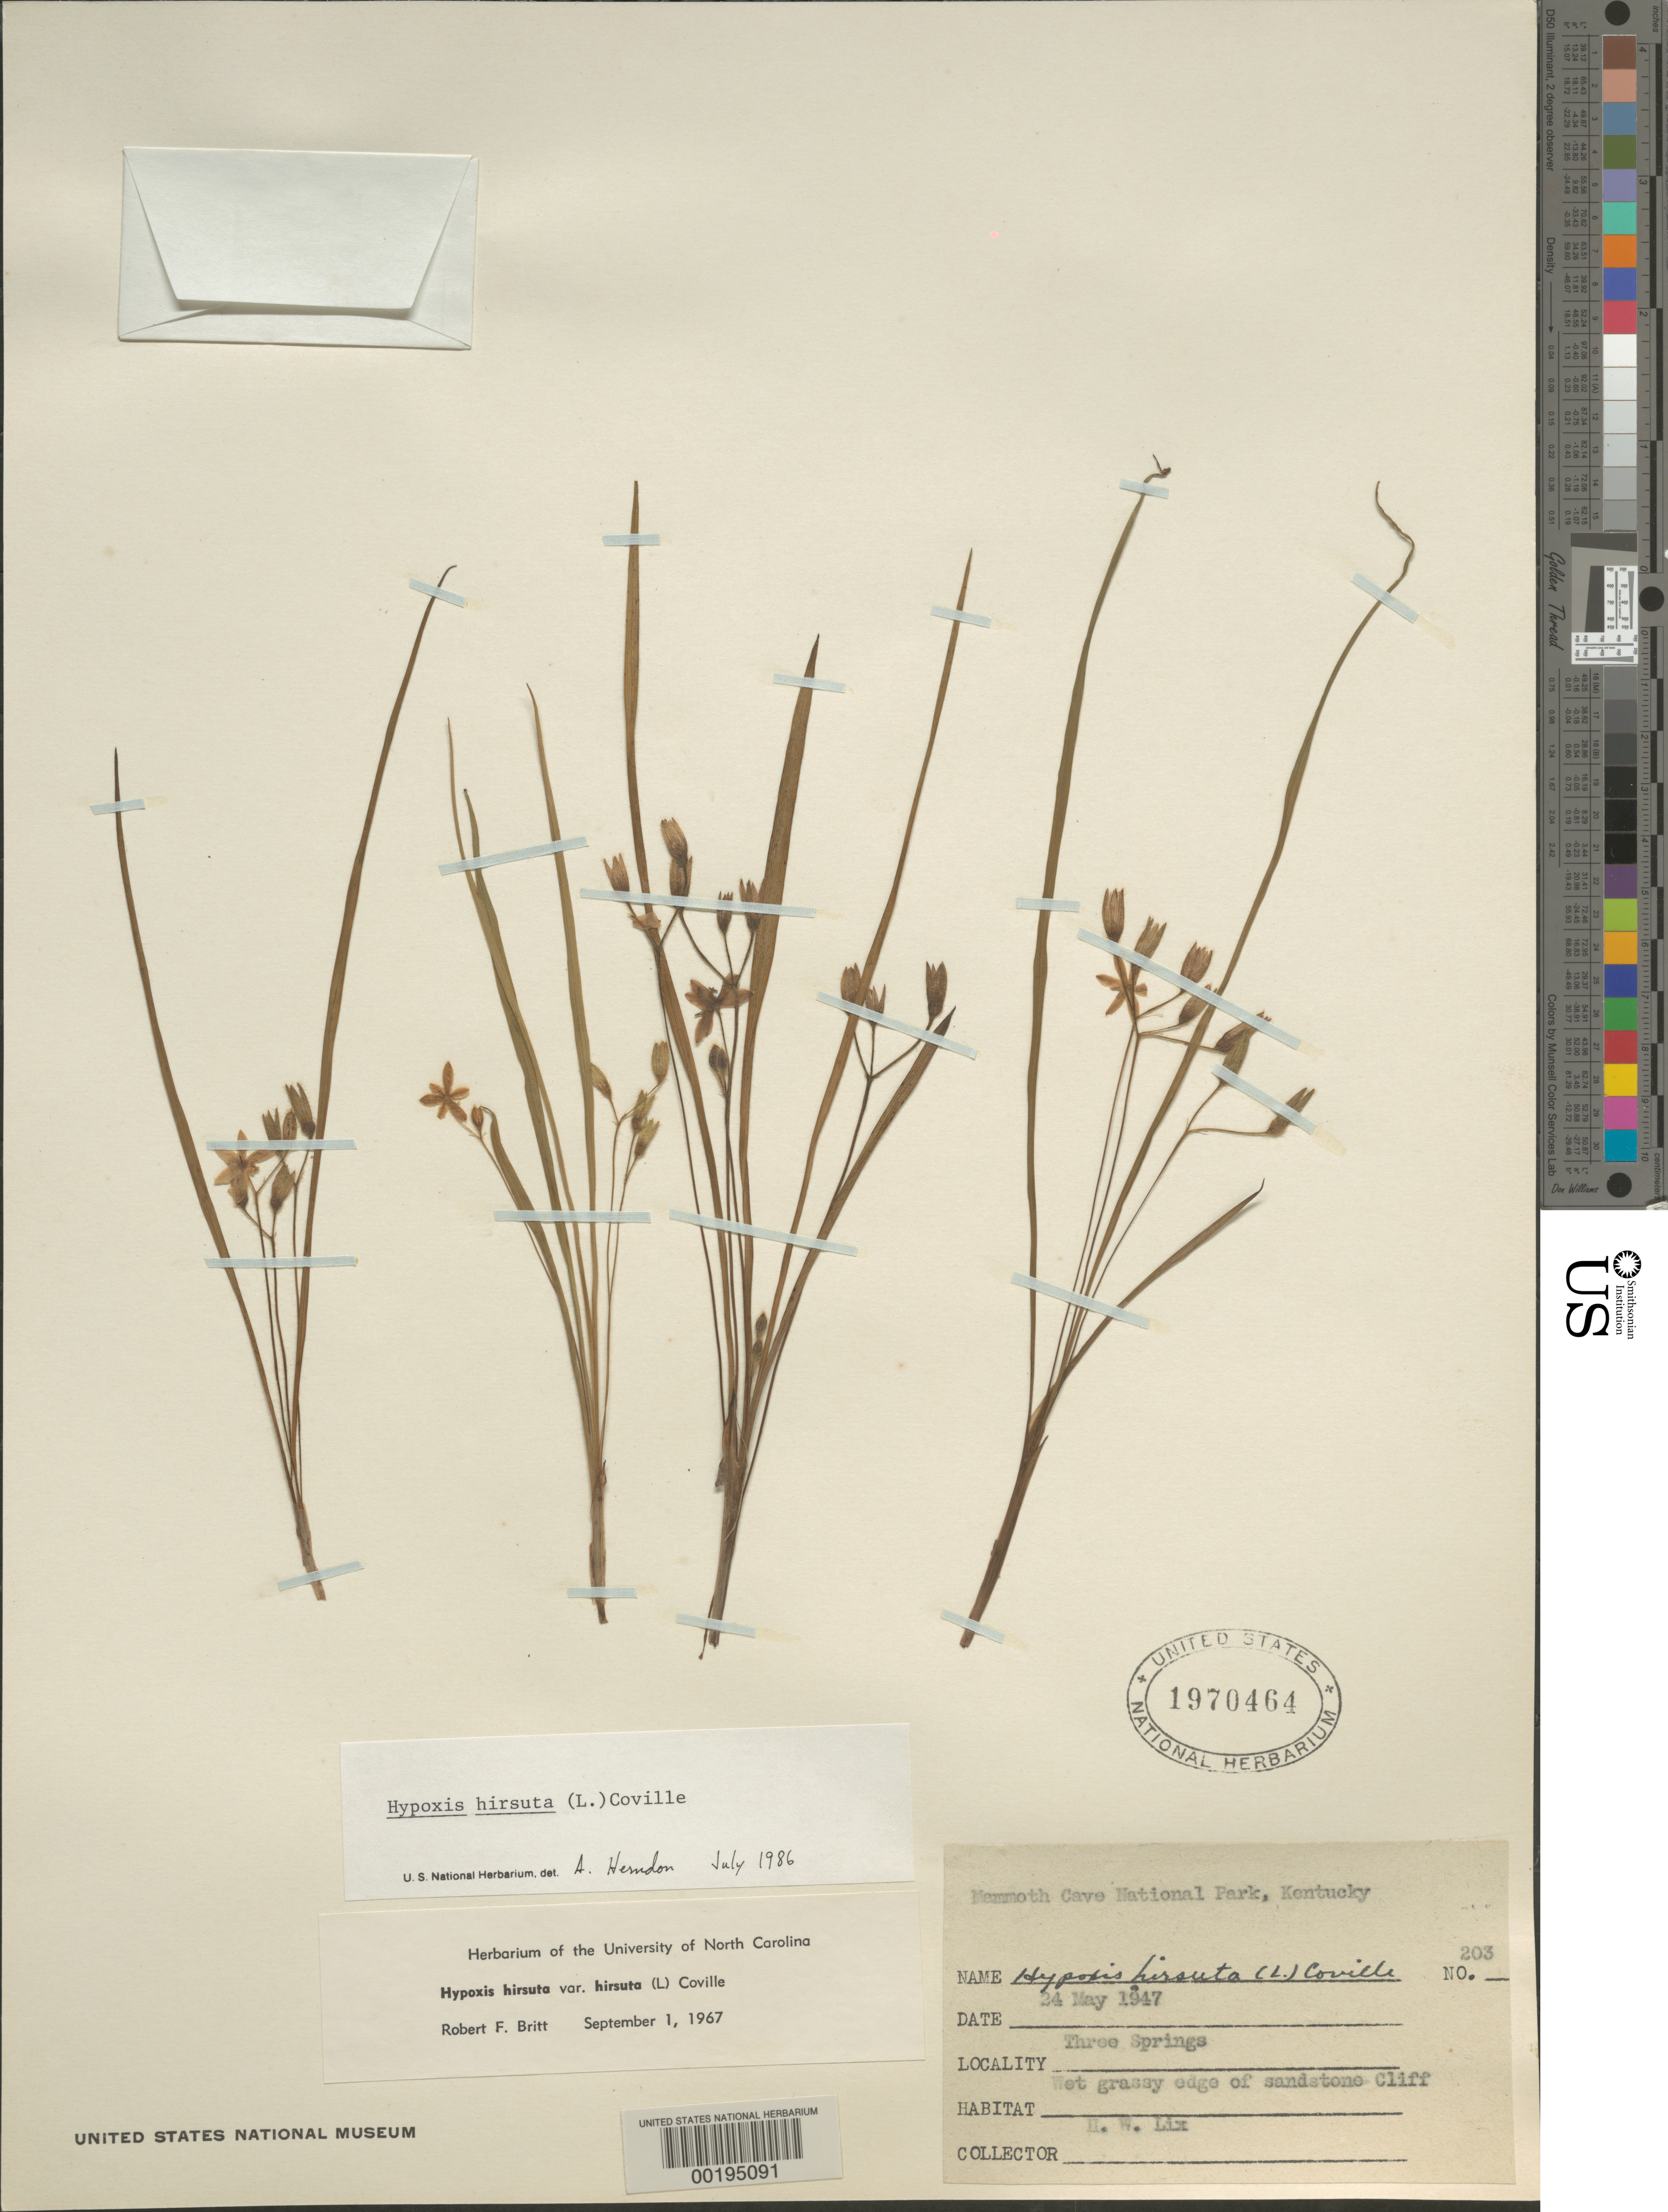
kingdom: Plantae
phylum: Tracheophyta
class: Liliopsida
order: Asparagales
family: Hypoxidaceae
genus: Hypoxis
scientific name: Hypoxis hirsuta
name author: (L.) Coville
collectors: H. W. Lix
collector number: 203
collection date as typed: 24 May 1947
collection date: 1947-05-24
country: United States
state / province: Kentucky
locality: Mammoth cave national park, three springs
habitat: Wet grassy edge of sandstone cliff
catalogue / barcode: US 1970464